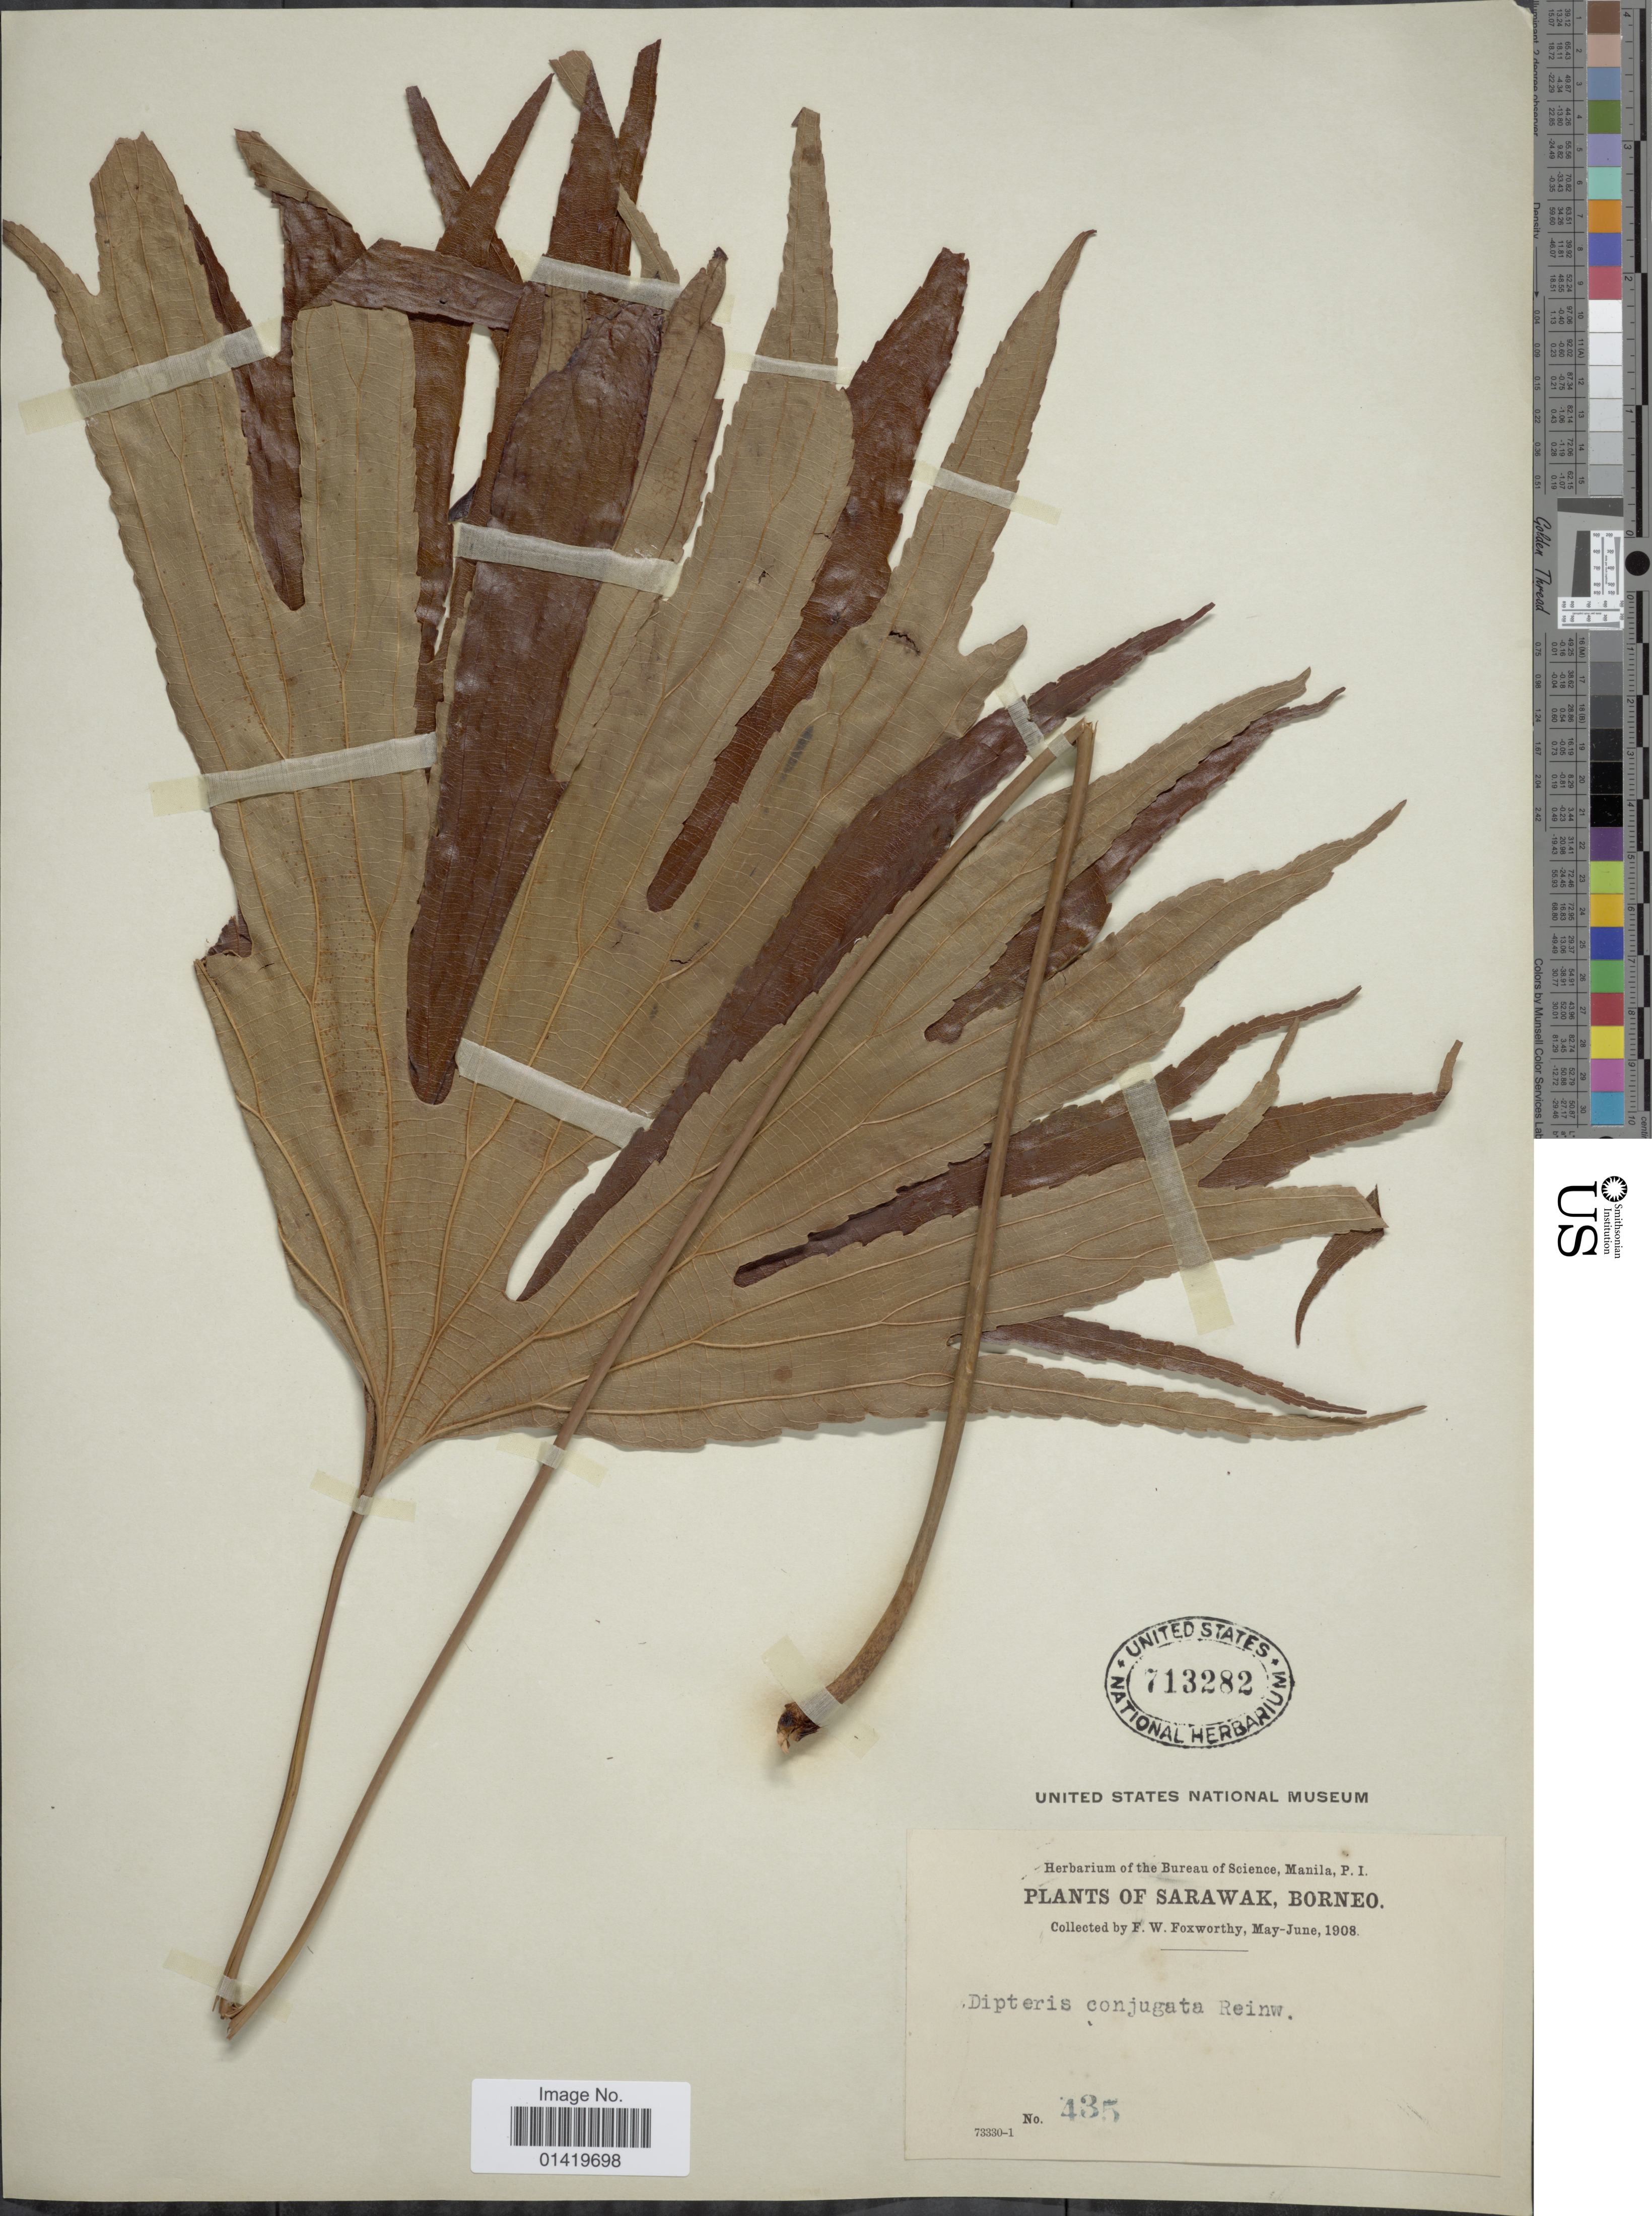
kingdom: Plantae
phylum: Tracheophyta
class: Polypodiopsida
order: Gleicheniales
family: Dipteridaceae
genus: Dipteris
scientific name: Dipteris conjugata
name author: Reinw.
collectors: F. W. Foxworthy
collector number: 435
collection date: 1908-05/1908-06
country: Malaysia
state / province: Sarawak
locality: Sarawak, Borneo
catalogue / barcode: US 713282